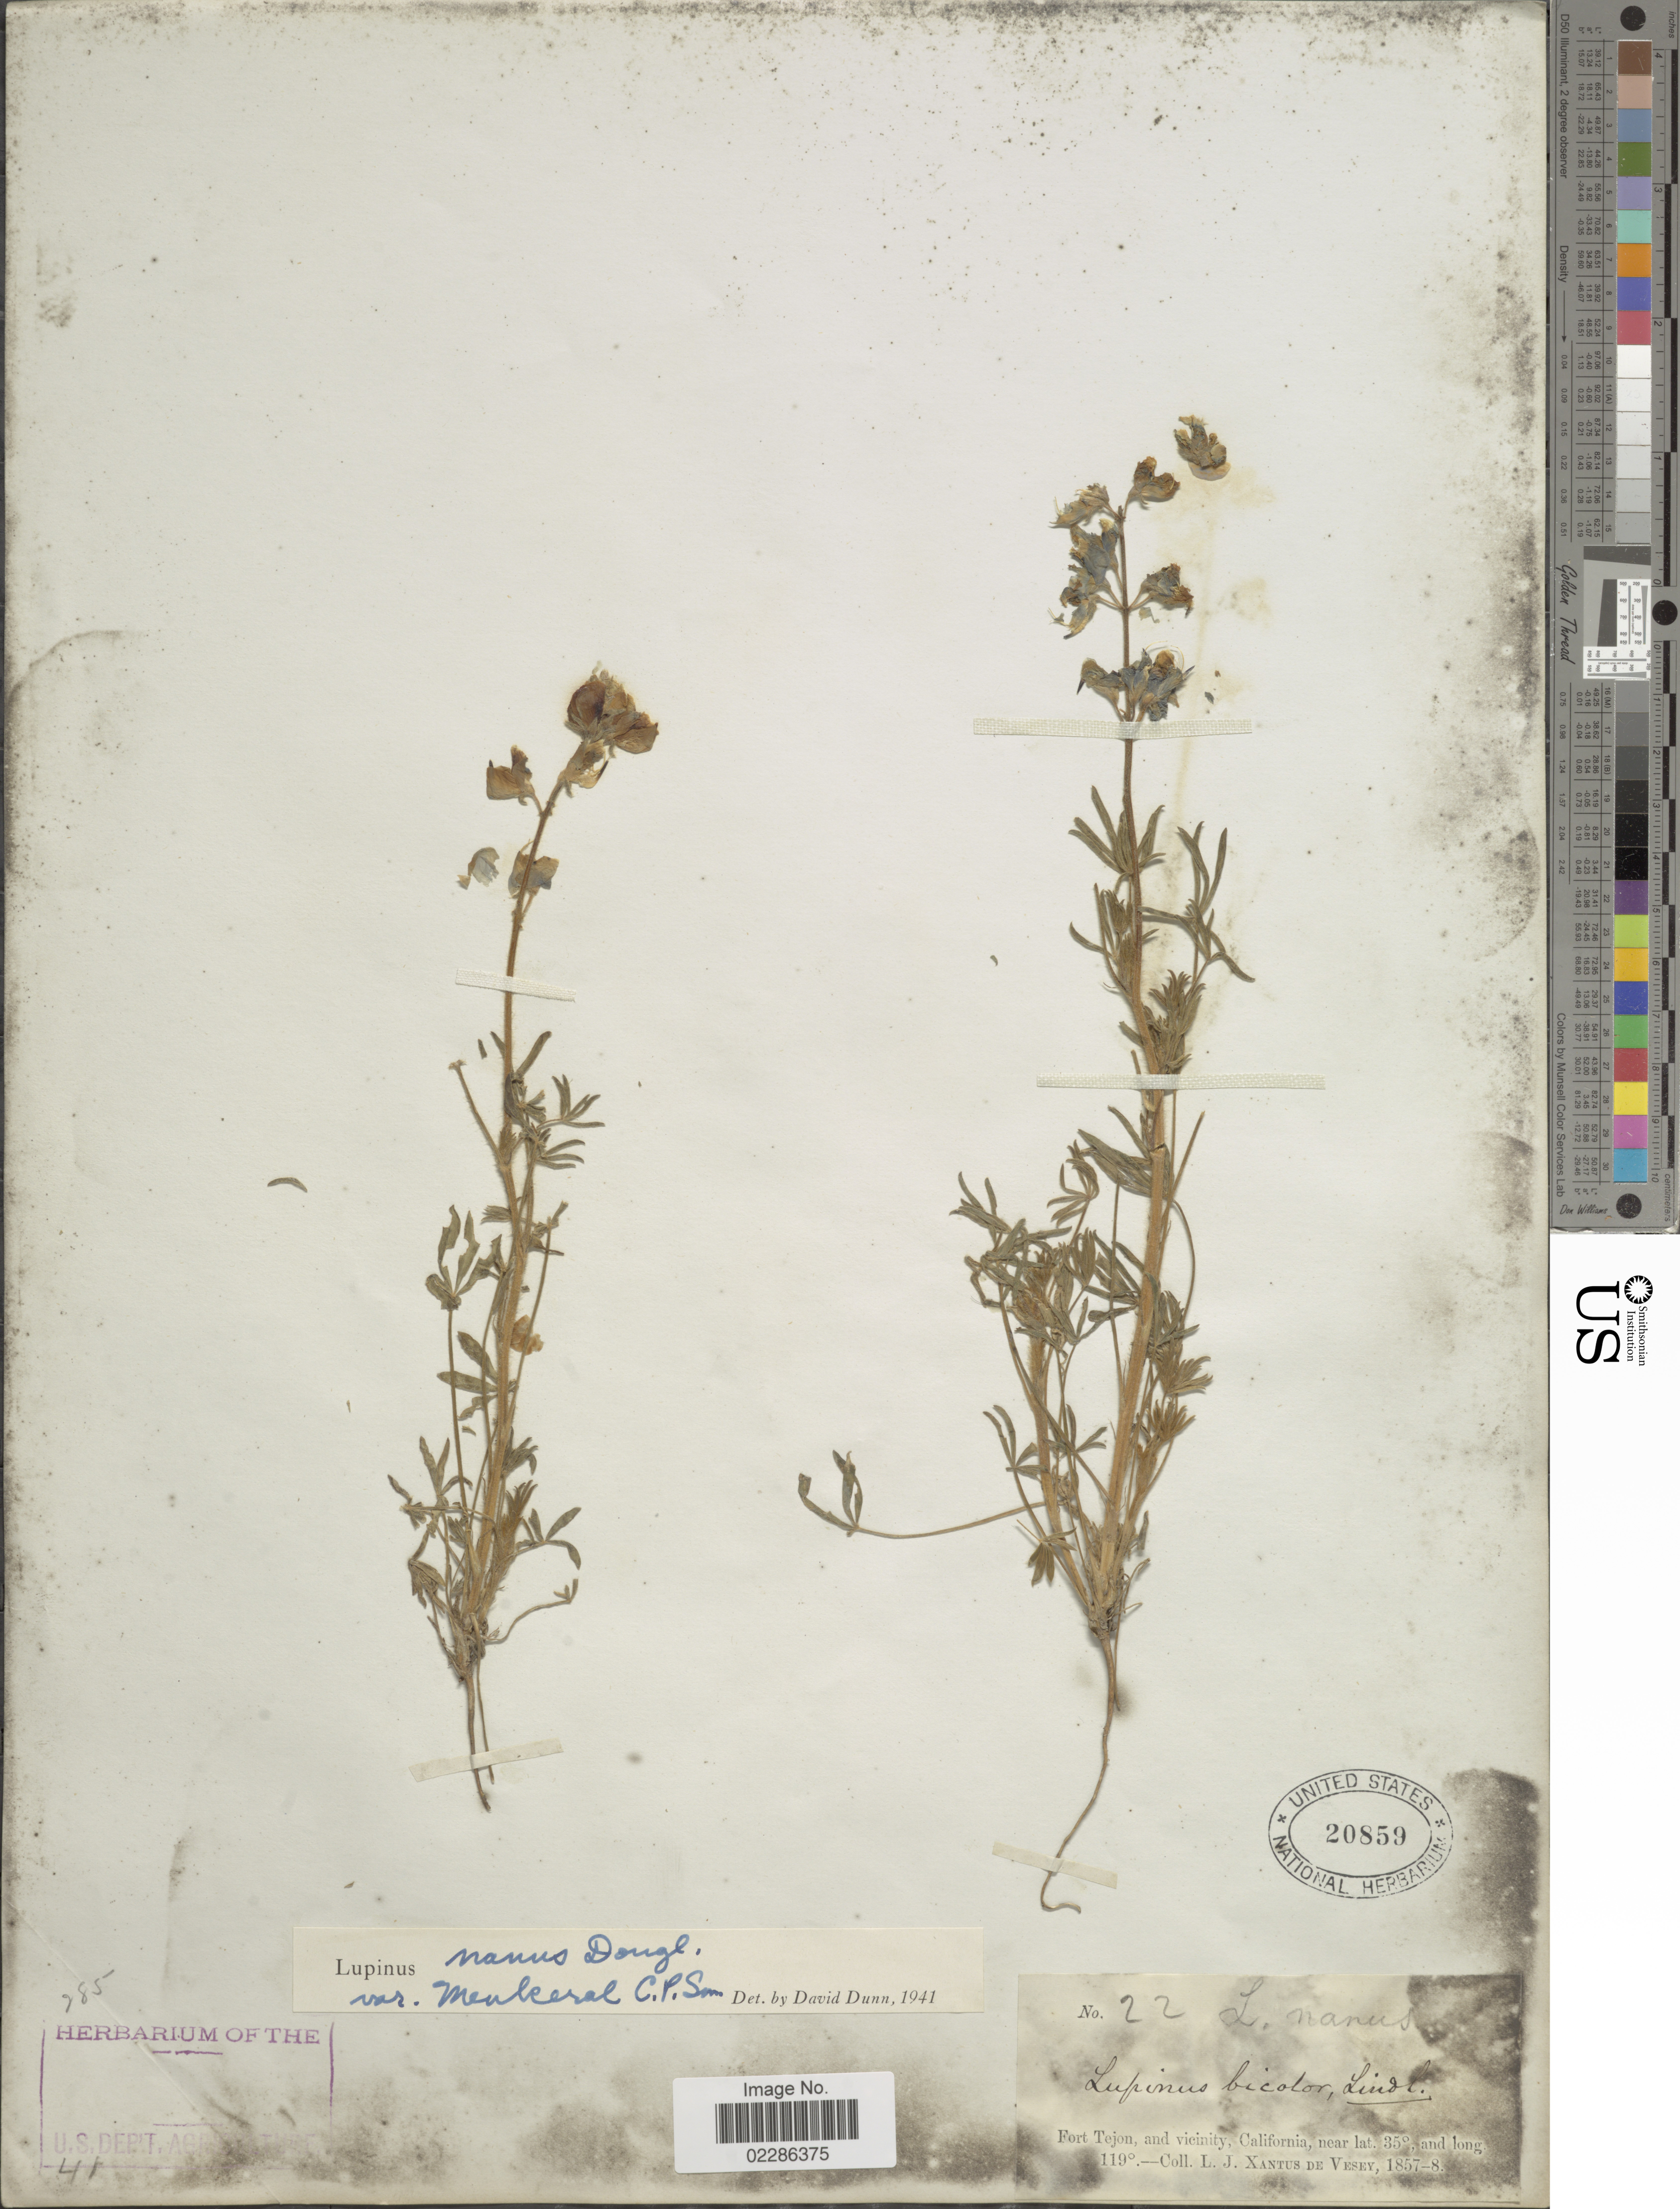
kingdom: Plantae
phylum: Tracheophyta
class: Magnoliopsida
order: Fabales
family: Fabaceae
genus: Lupinus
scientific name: Lupinus nanus var. menkerae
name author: C.P. Sm.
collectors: L. Xantus de Vesey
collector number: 22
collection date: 1857/1858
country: United States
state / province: California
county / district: Kern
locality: Fort Tejon, and vicinity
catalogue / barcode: US 20859